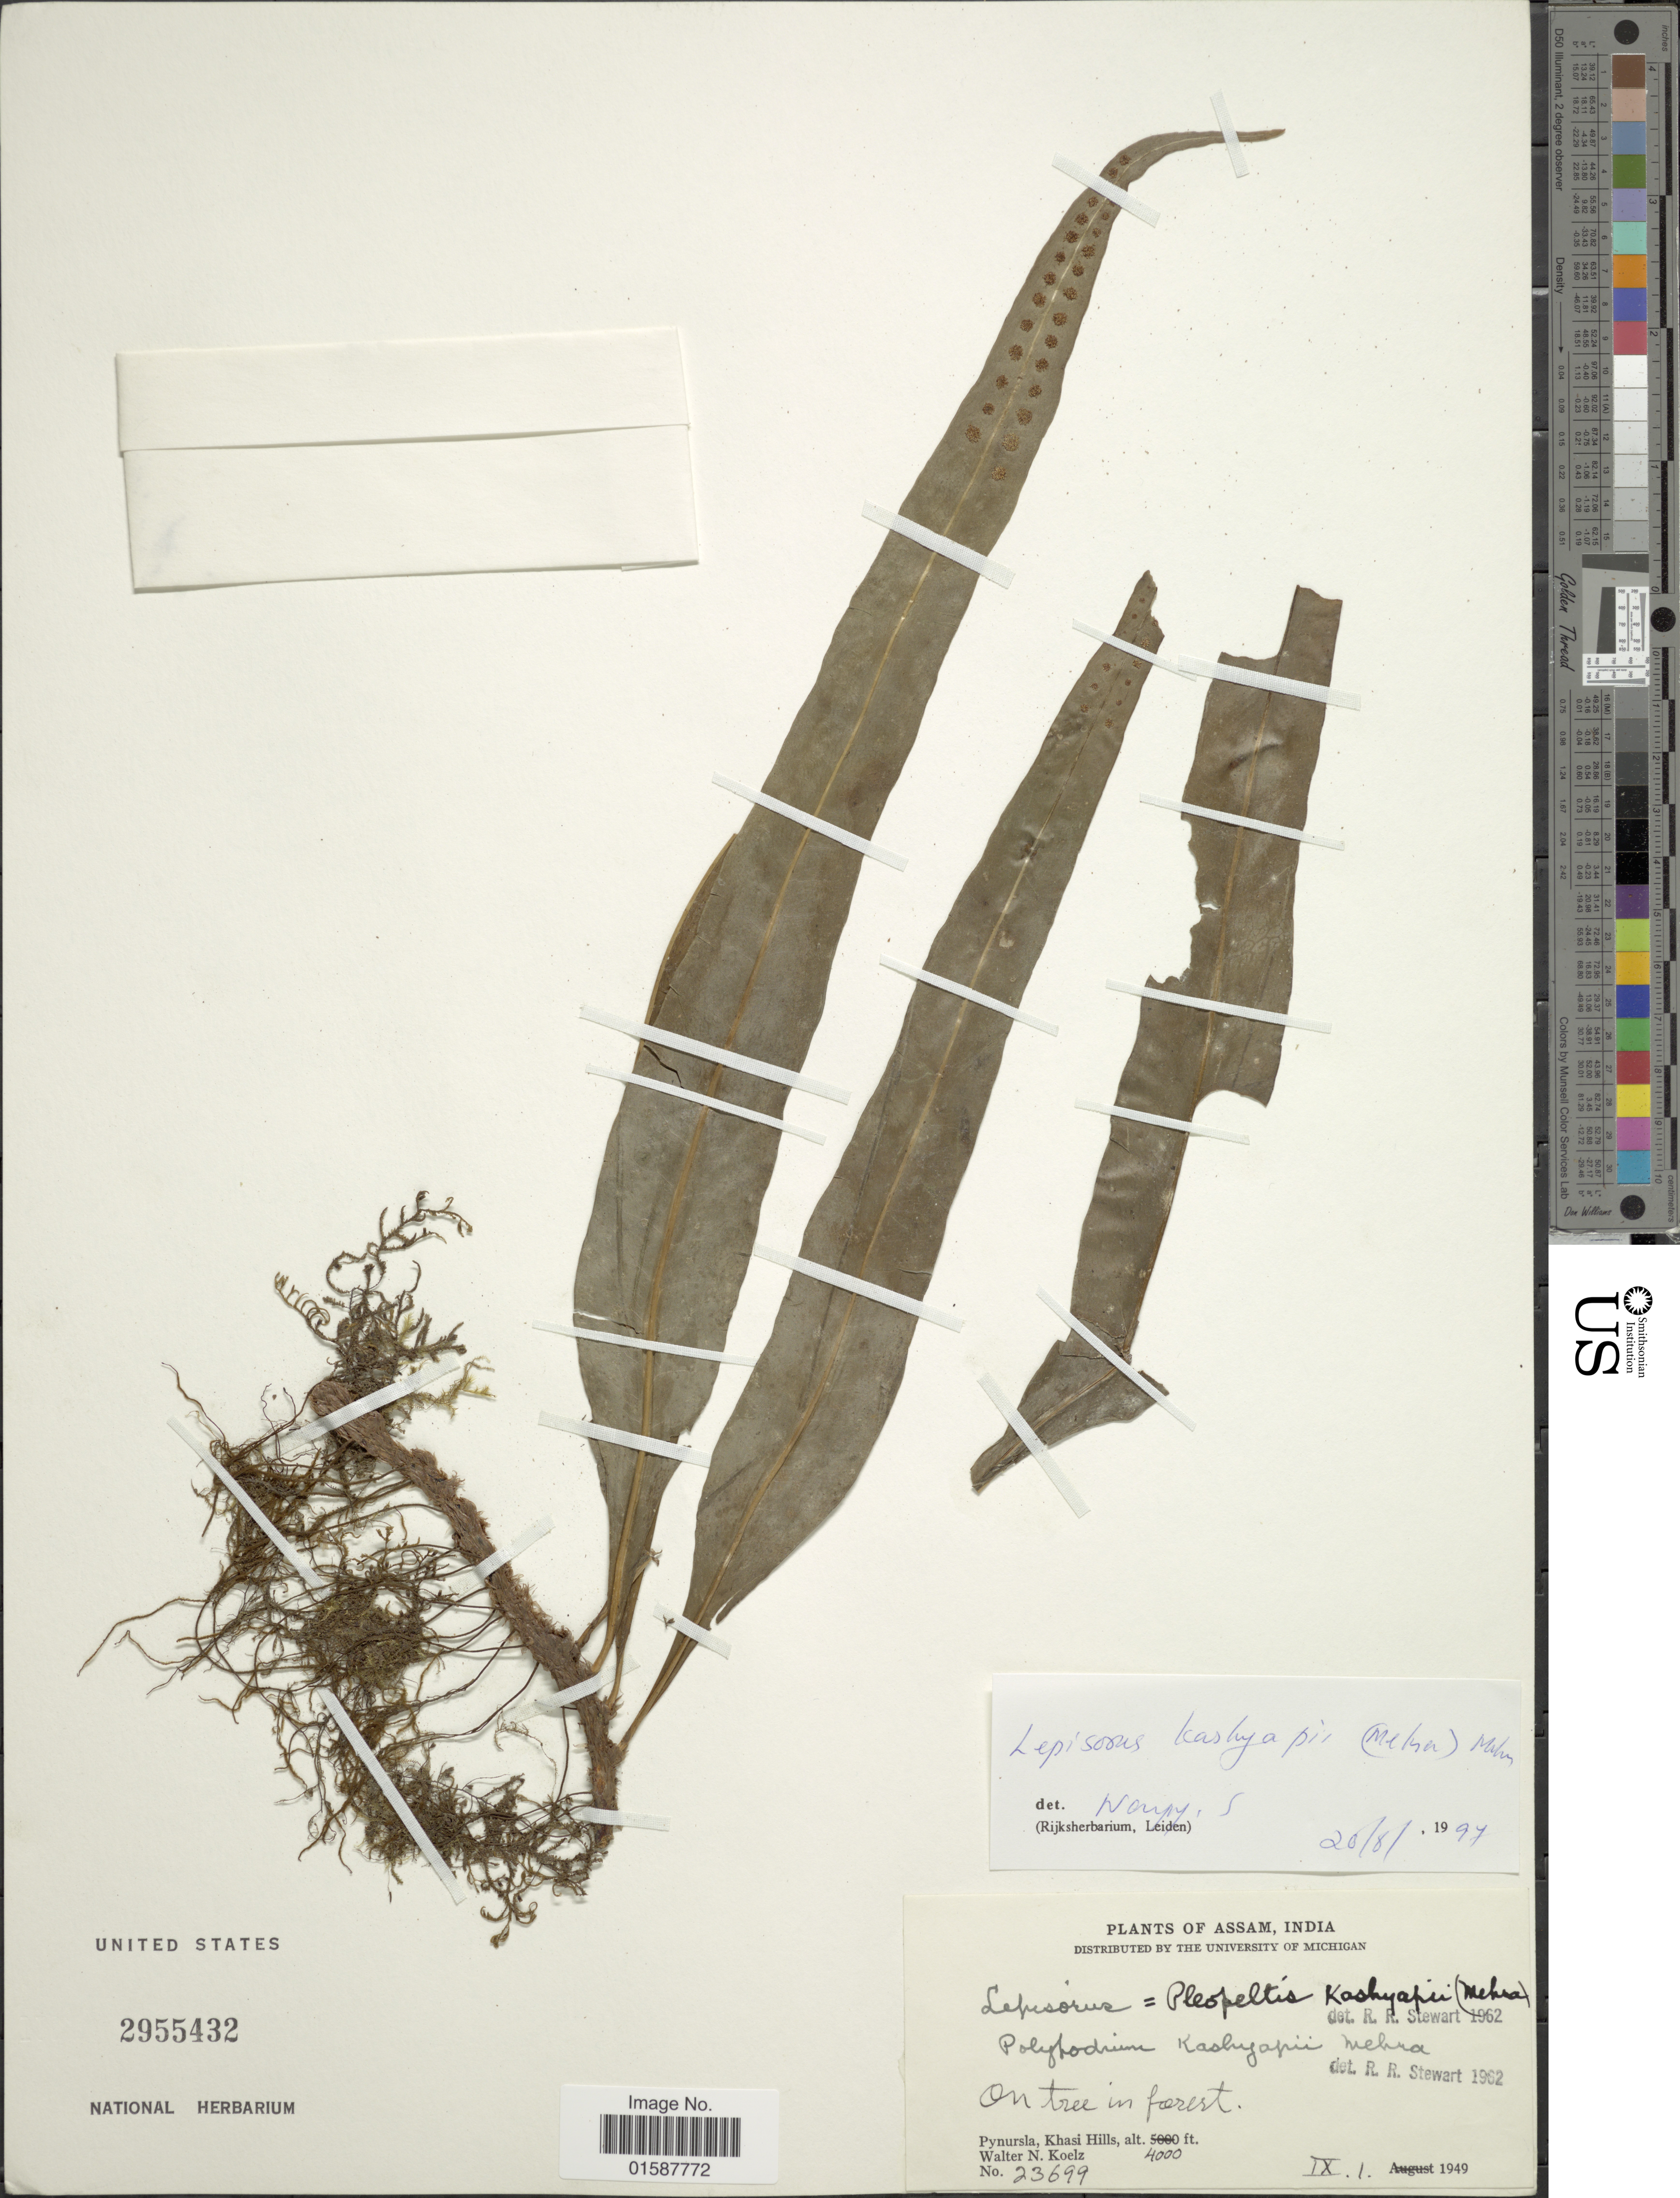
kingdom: Plantae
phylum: Tracheophyta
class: Polypodiopsida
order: Polypodiales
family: Polypodiaceae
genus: Lepisorus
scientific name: Lepisorus kashyapii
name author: (Mehra) Mehra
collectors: W. N. Koelz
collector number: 23699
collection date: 1949-01-10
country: India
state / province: Meghalaya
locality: Assam, Pynursla, Khasi Hills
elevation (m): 1219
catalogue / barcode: US 2955432